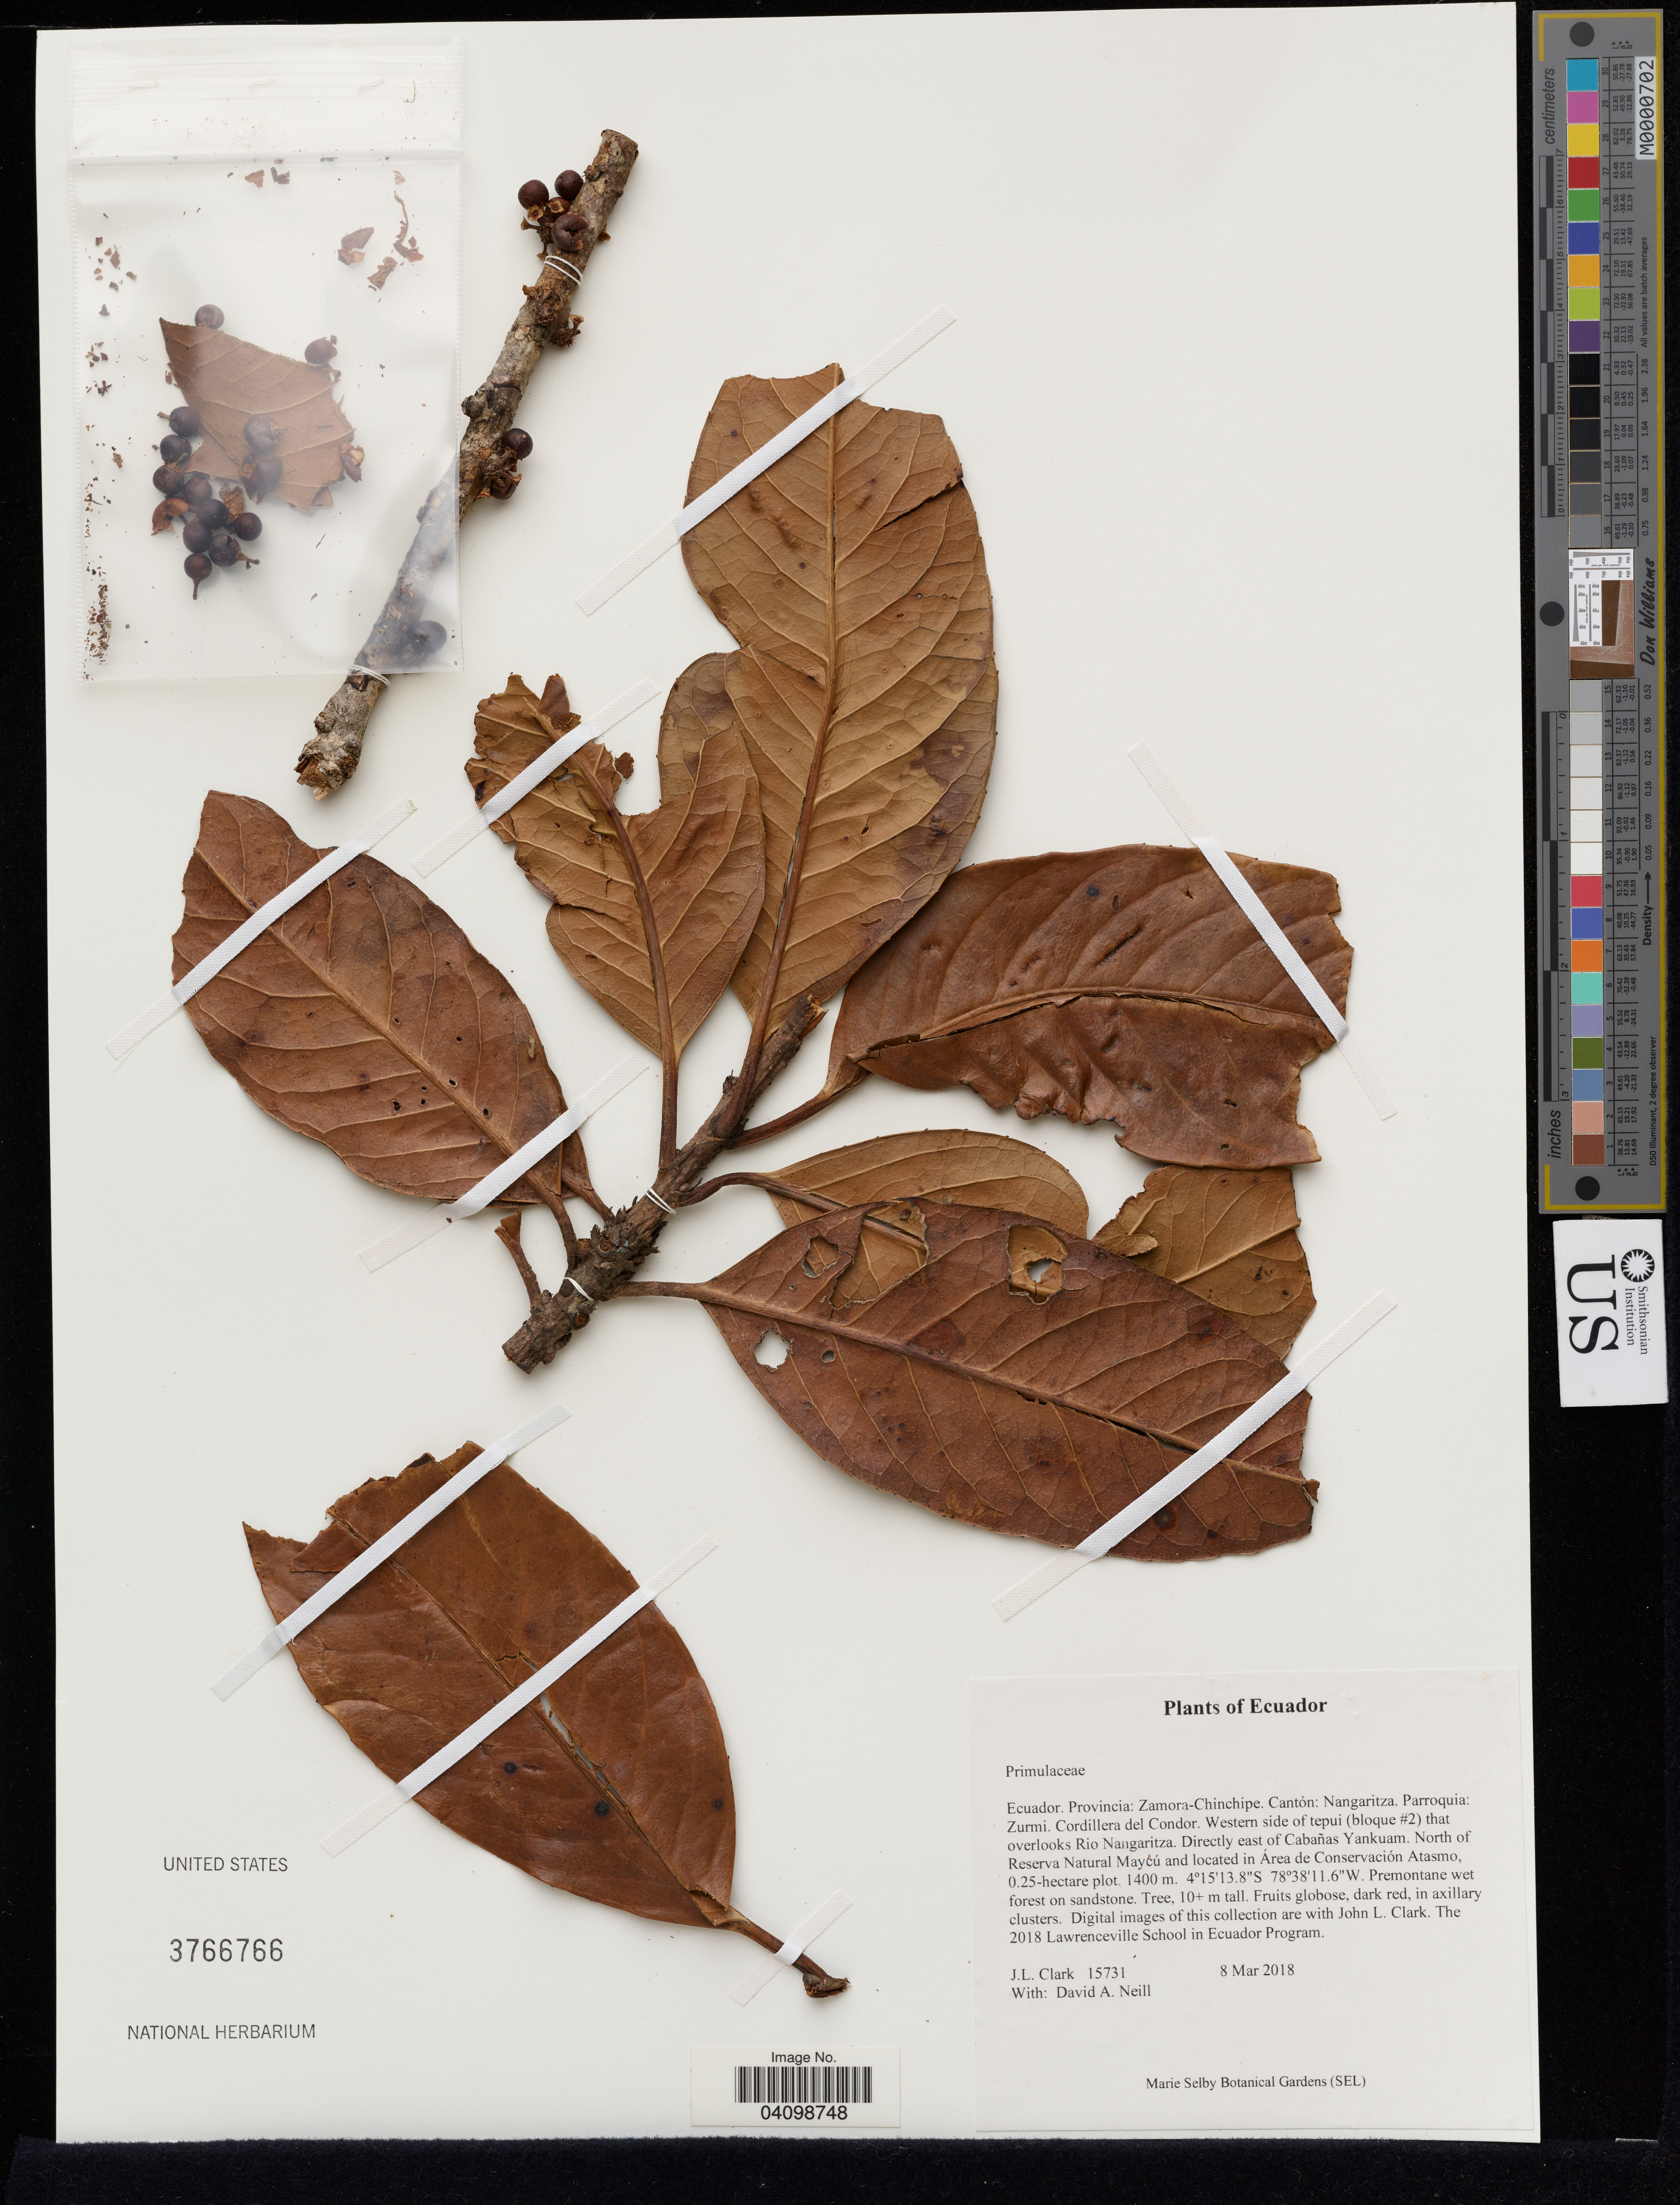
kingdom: Plantae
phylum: Tracheophyta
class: Magnoliopsida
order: Ericales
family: Primulaceae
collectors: J. Clark & D. A. Neill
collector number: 18731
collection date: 2018-03-08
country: Ecuador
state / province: Zamora-Chinchipe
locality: Cantón: Nangaritza. Parroquia: Zurmi. Cordillera del Condor. Western side of tepui (bloque #2) that overlooks Rio Nangaritza. Directly east of Cabañas Yankuam. North of Reserva Natural Mayćú and located in Área de Conservación Atasmo, 0.25-hectare plot.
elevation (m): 1400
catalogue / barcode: US 3766766